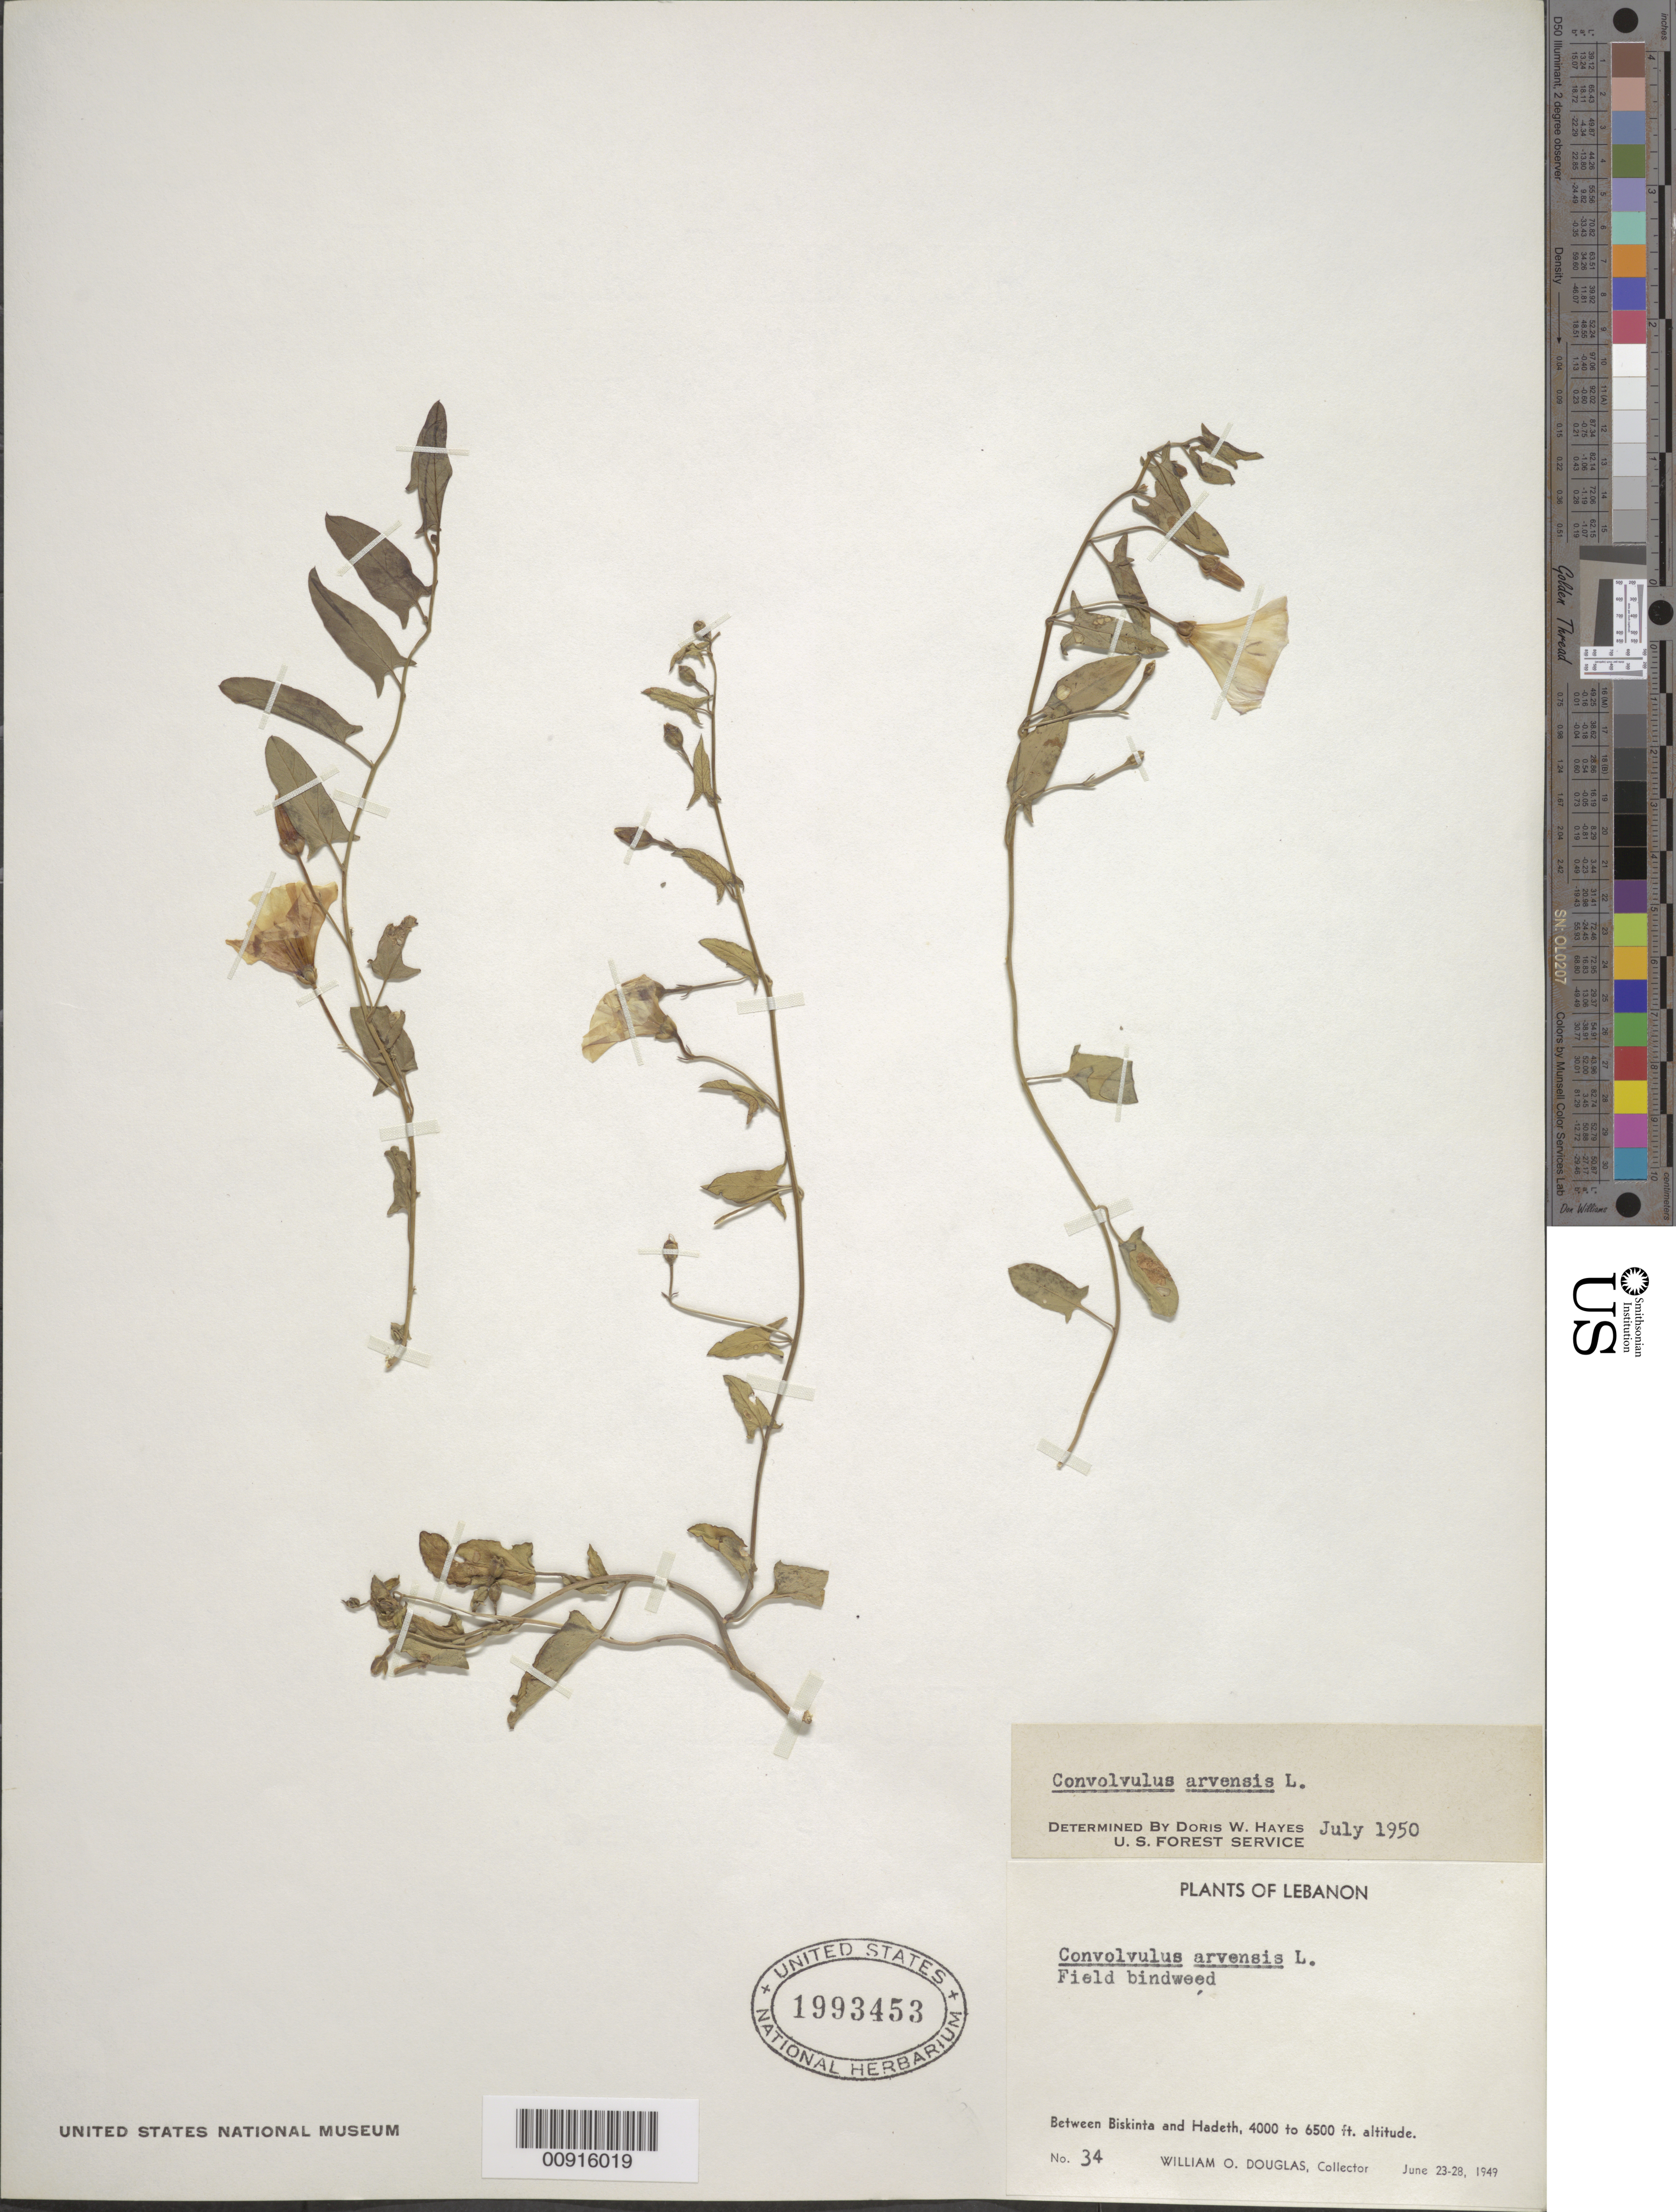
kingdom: Plantae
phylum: Tracheophyta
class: Magnoliopsida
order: Solanales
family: Convolvulaceae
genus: Convolvulus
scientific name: Convolvulus arvensis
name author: L.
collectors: W. Douglas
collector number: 34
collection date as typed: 23 Jun 1949 to 28 Jun 1949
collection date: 1949-06-23/1949-06-28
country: Lebanon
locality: Between Biskinta and Hadeth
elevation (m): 1219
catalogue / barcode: US 1993453